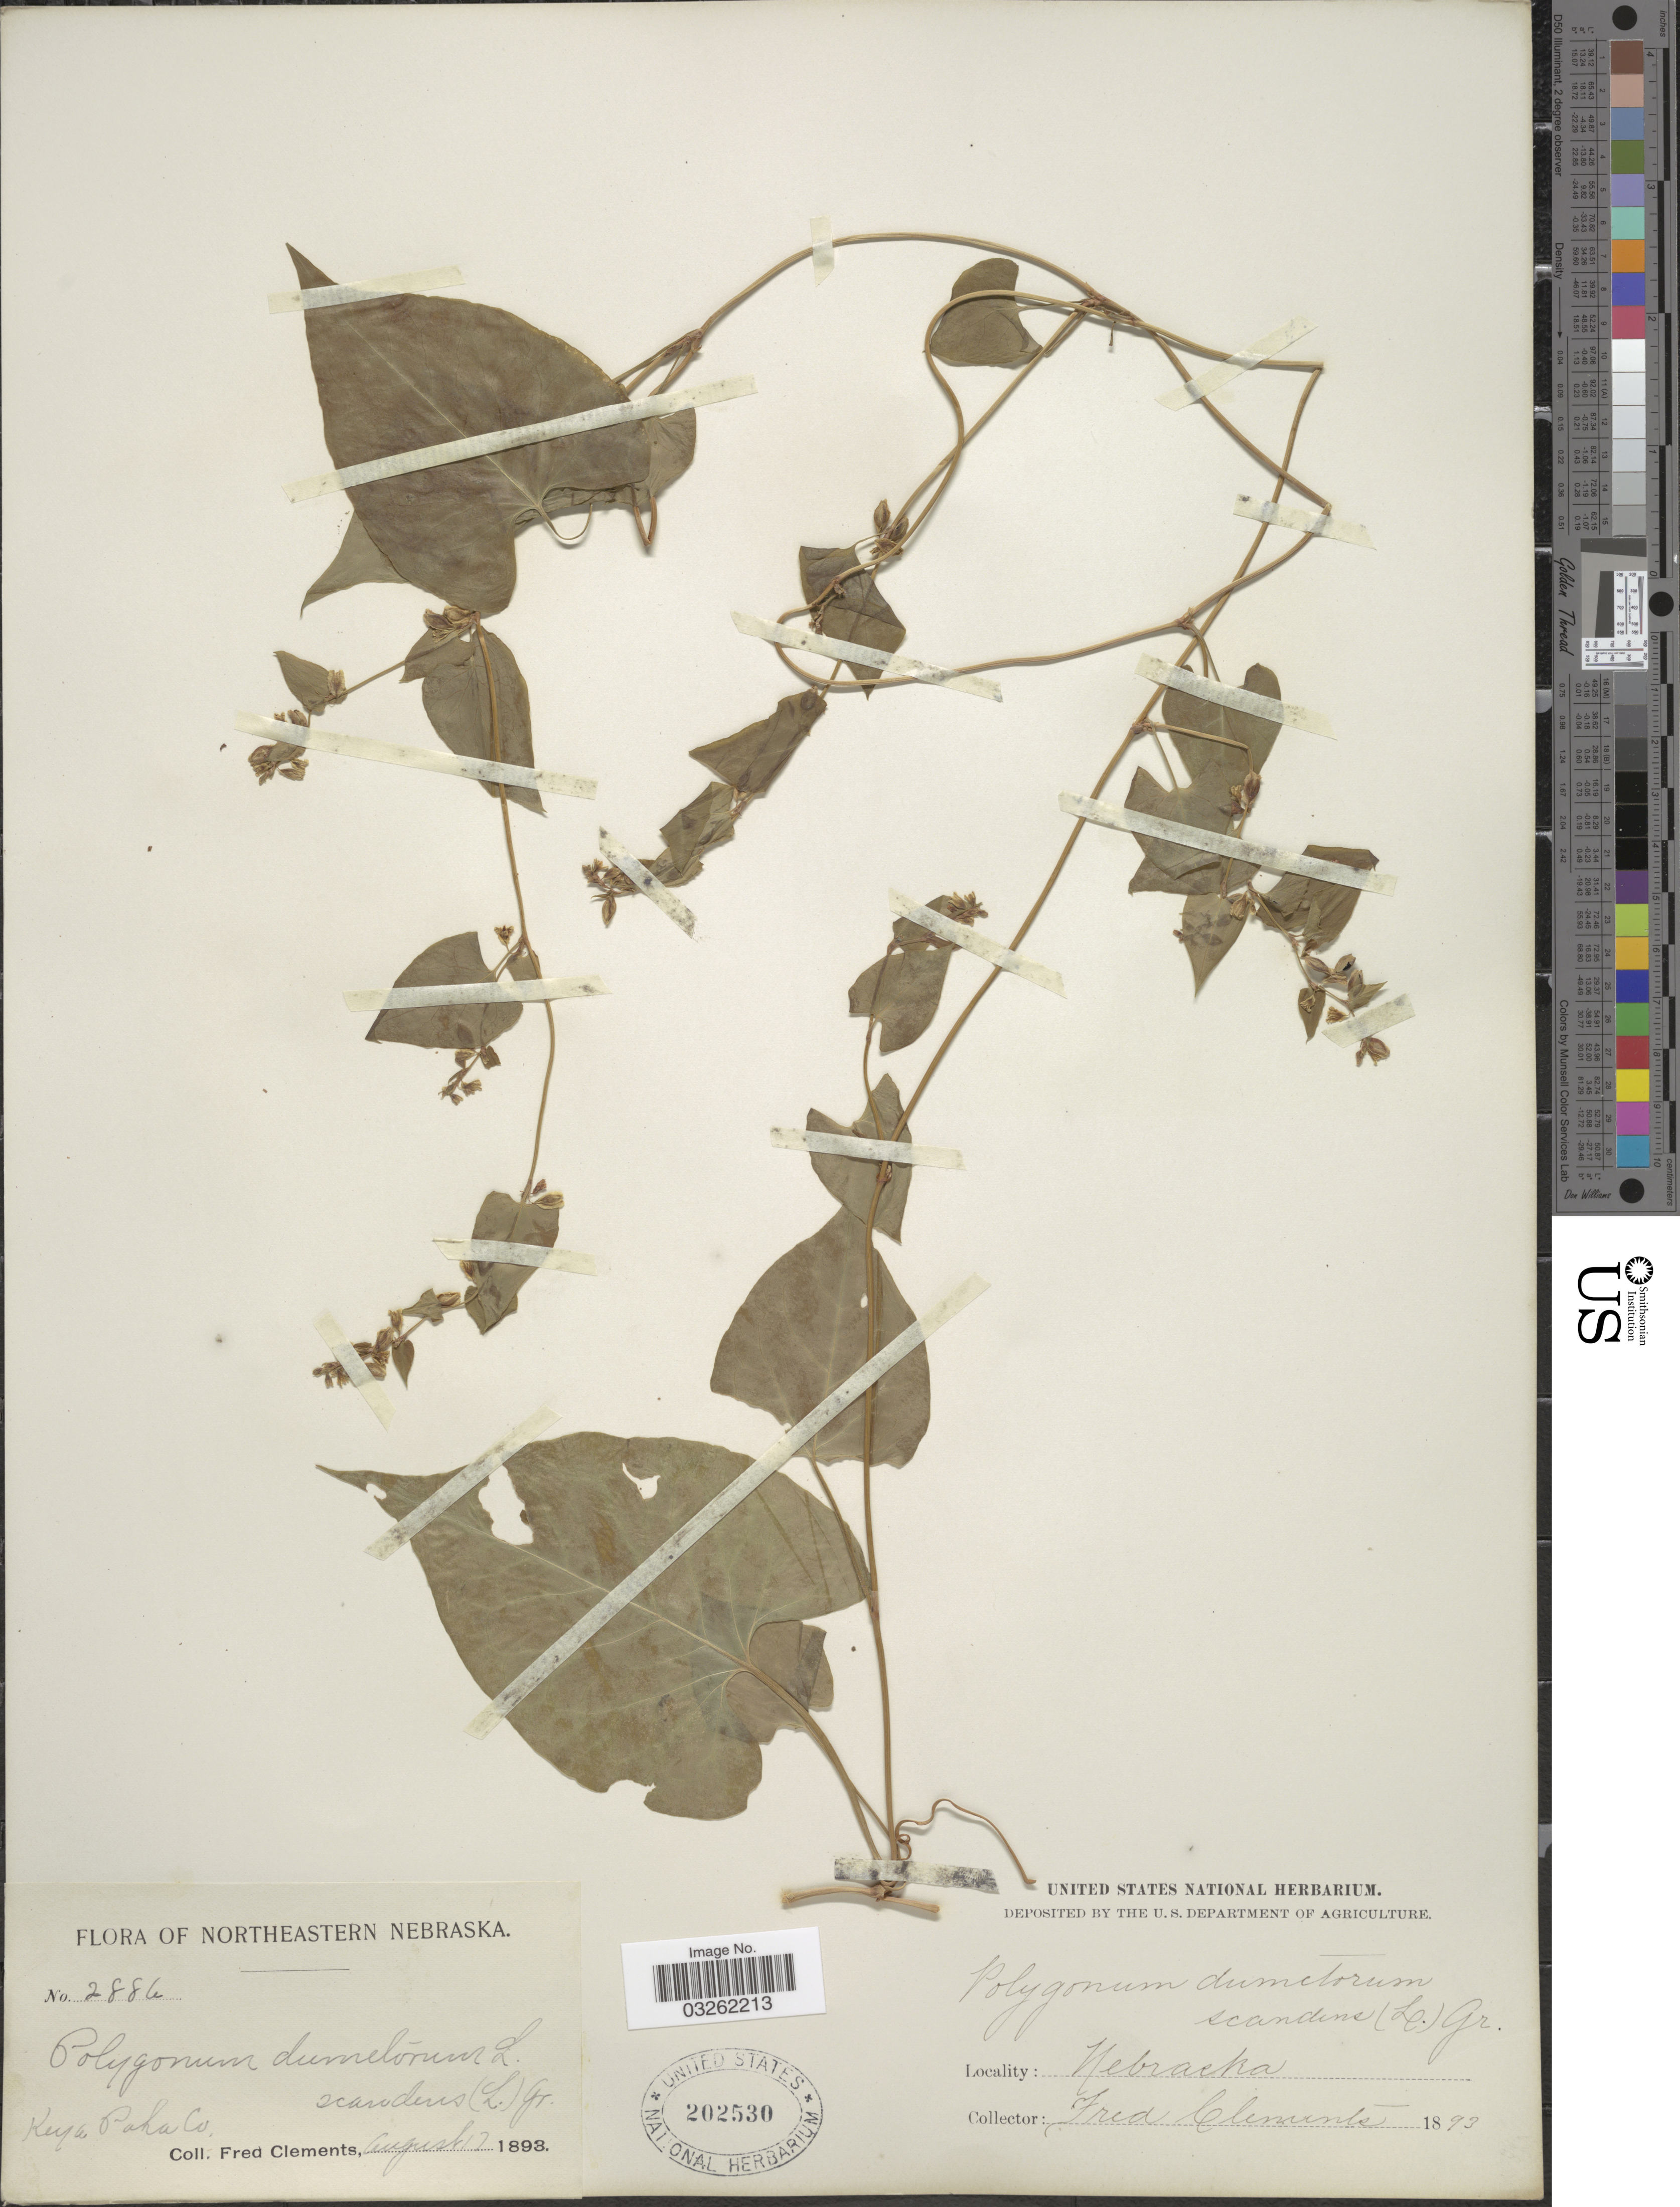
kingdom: Plantae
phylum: Tracheophyta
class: Magnoliopsida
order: Caryophyllales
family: Polygonaceae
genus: Fallopia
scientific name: Fallopia scandens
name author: (L.) Holub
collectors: F. Clements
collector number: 2886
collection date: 1893-08-17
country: United States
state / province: Nebraska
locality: Northeastern Nebraska. Keya Paha Co.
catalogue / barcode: US 202530